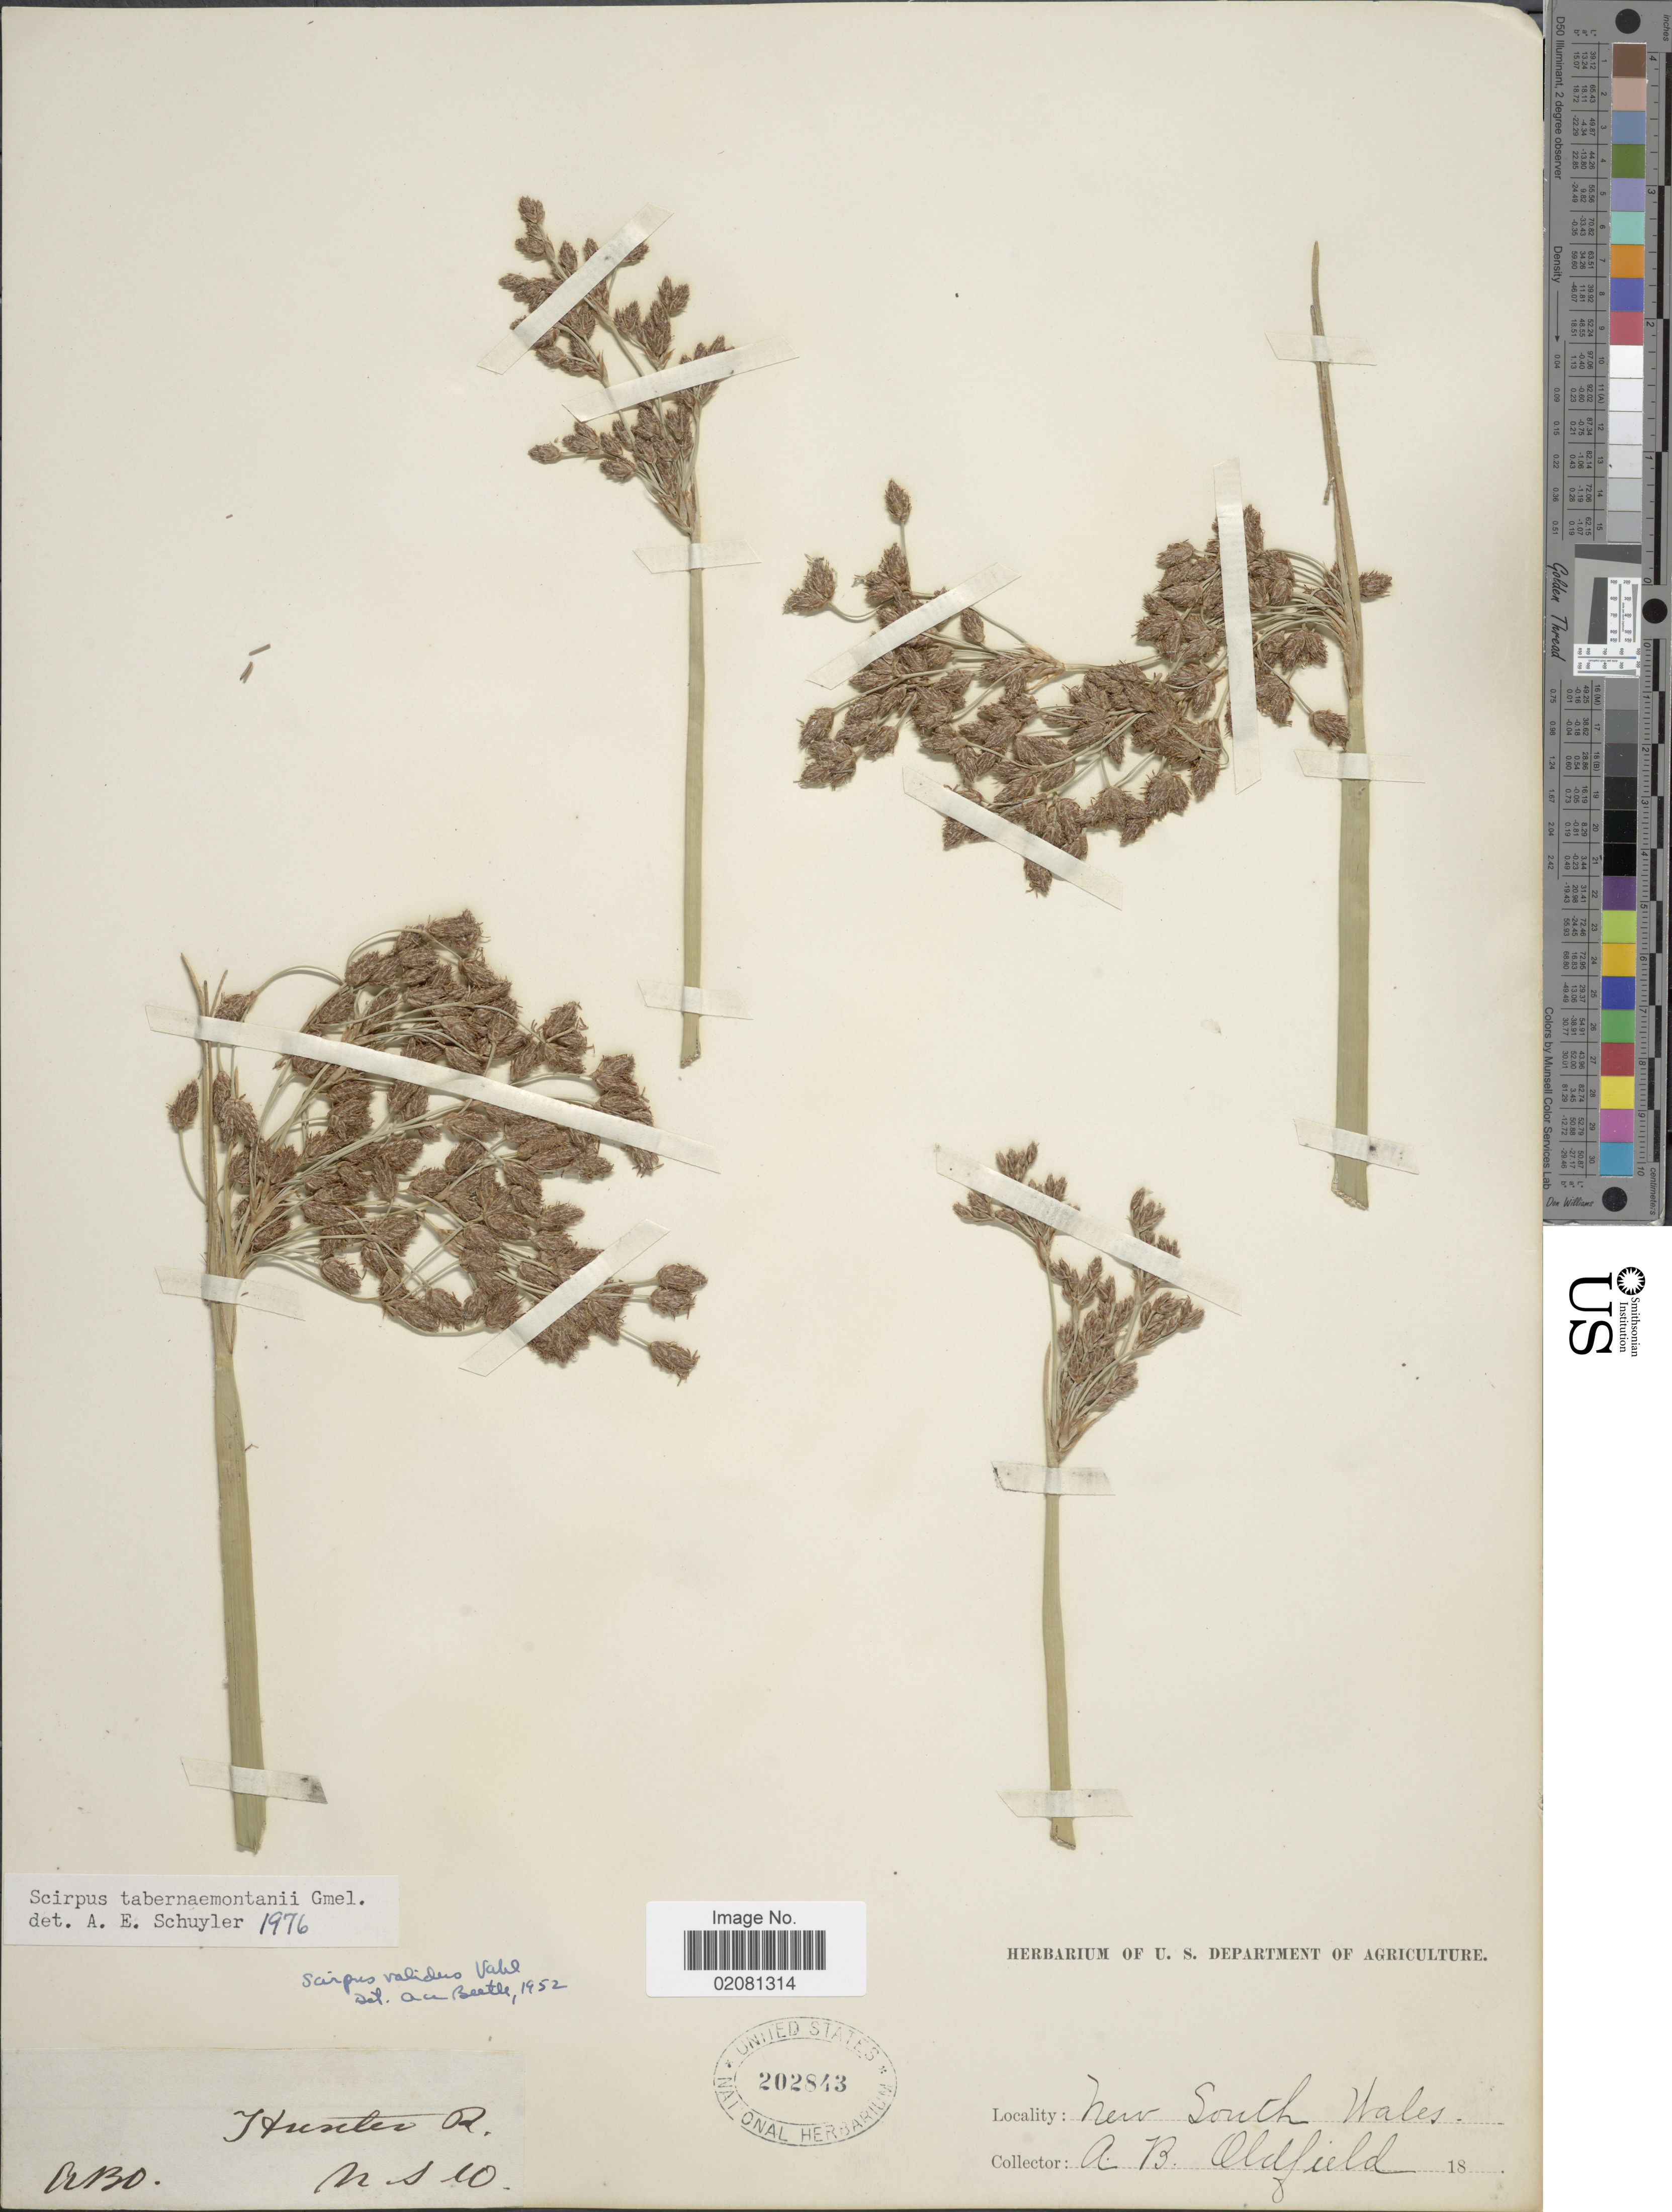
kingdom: Plantae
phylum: Tracheophyta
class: Liliopsida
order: Poales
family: Cyperaceae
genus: Schoenoplectus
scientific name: Schoenoplectus tabernaemontani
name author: (C.C. Gmel.) Palla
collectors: A. Oldfield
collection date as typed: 18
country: Australia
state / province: New South Wales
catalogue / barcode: US 202843